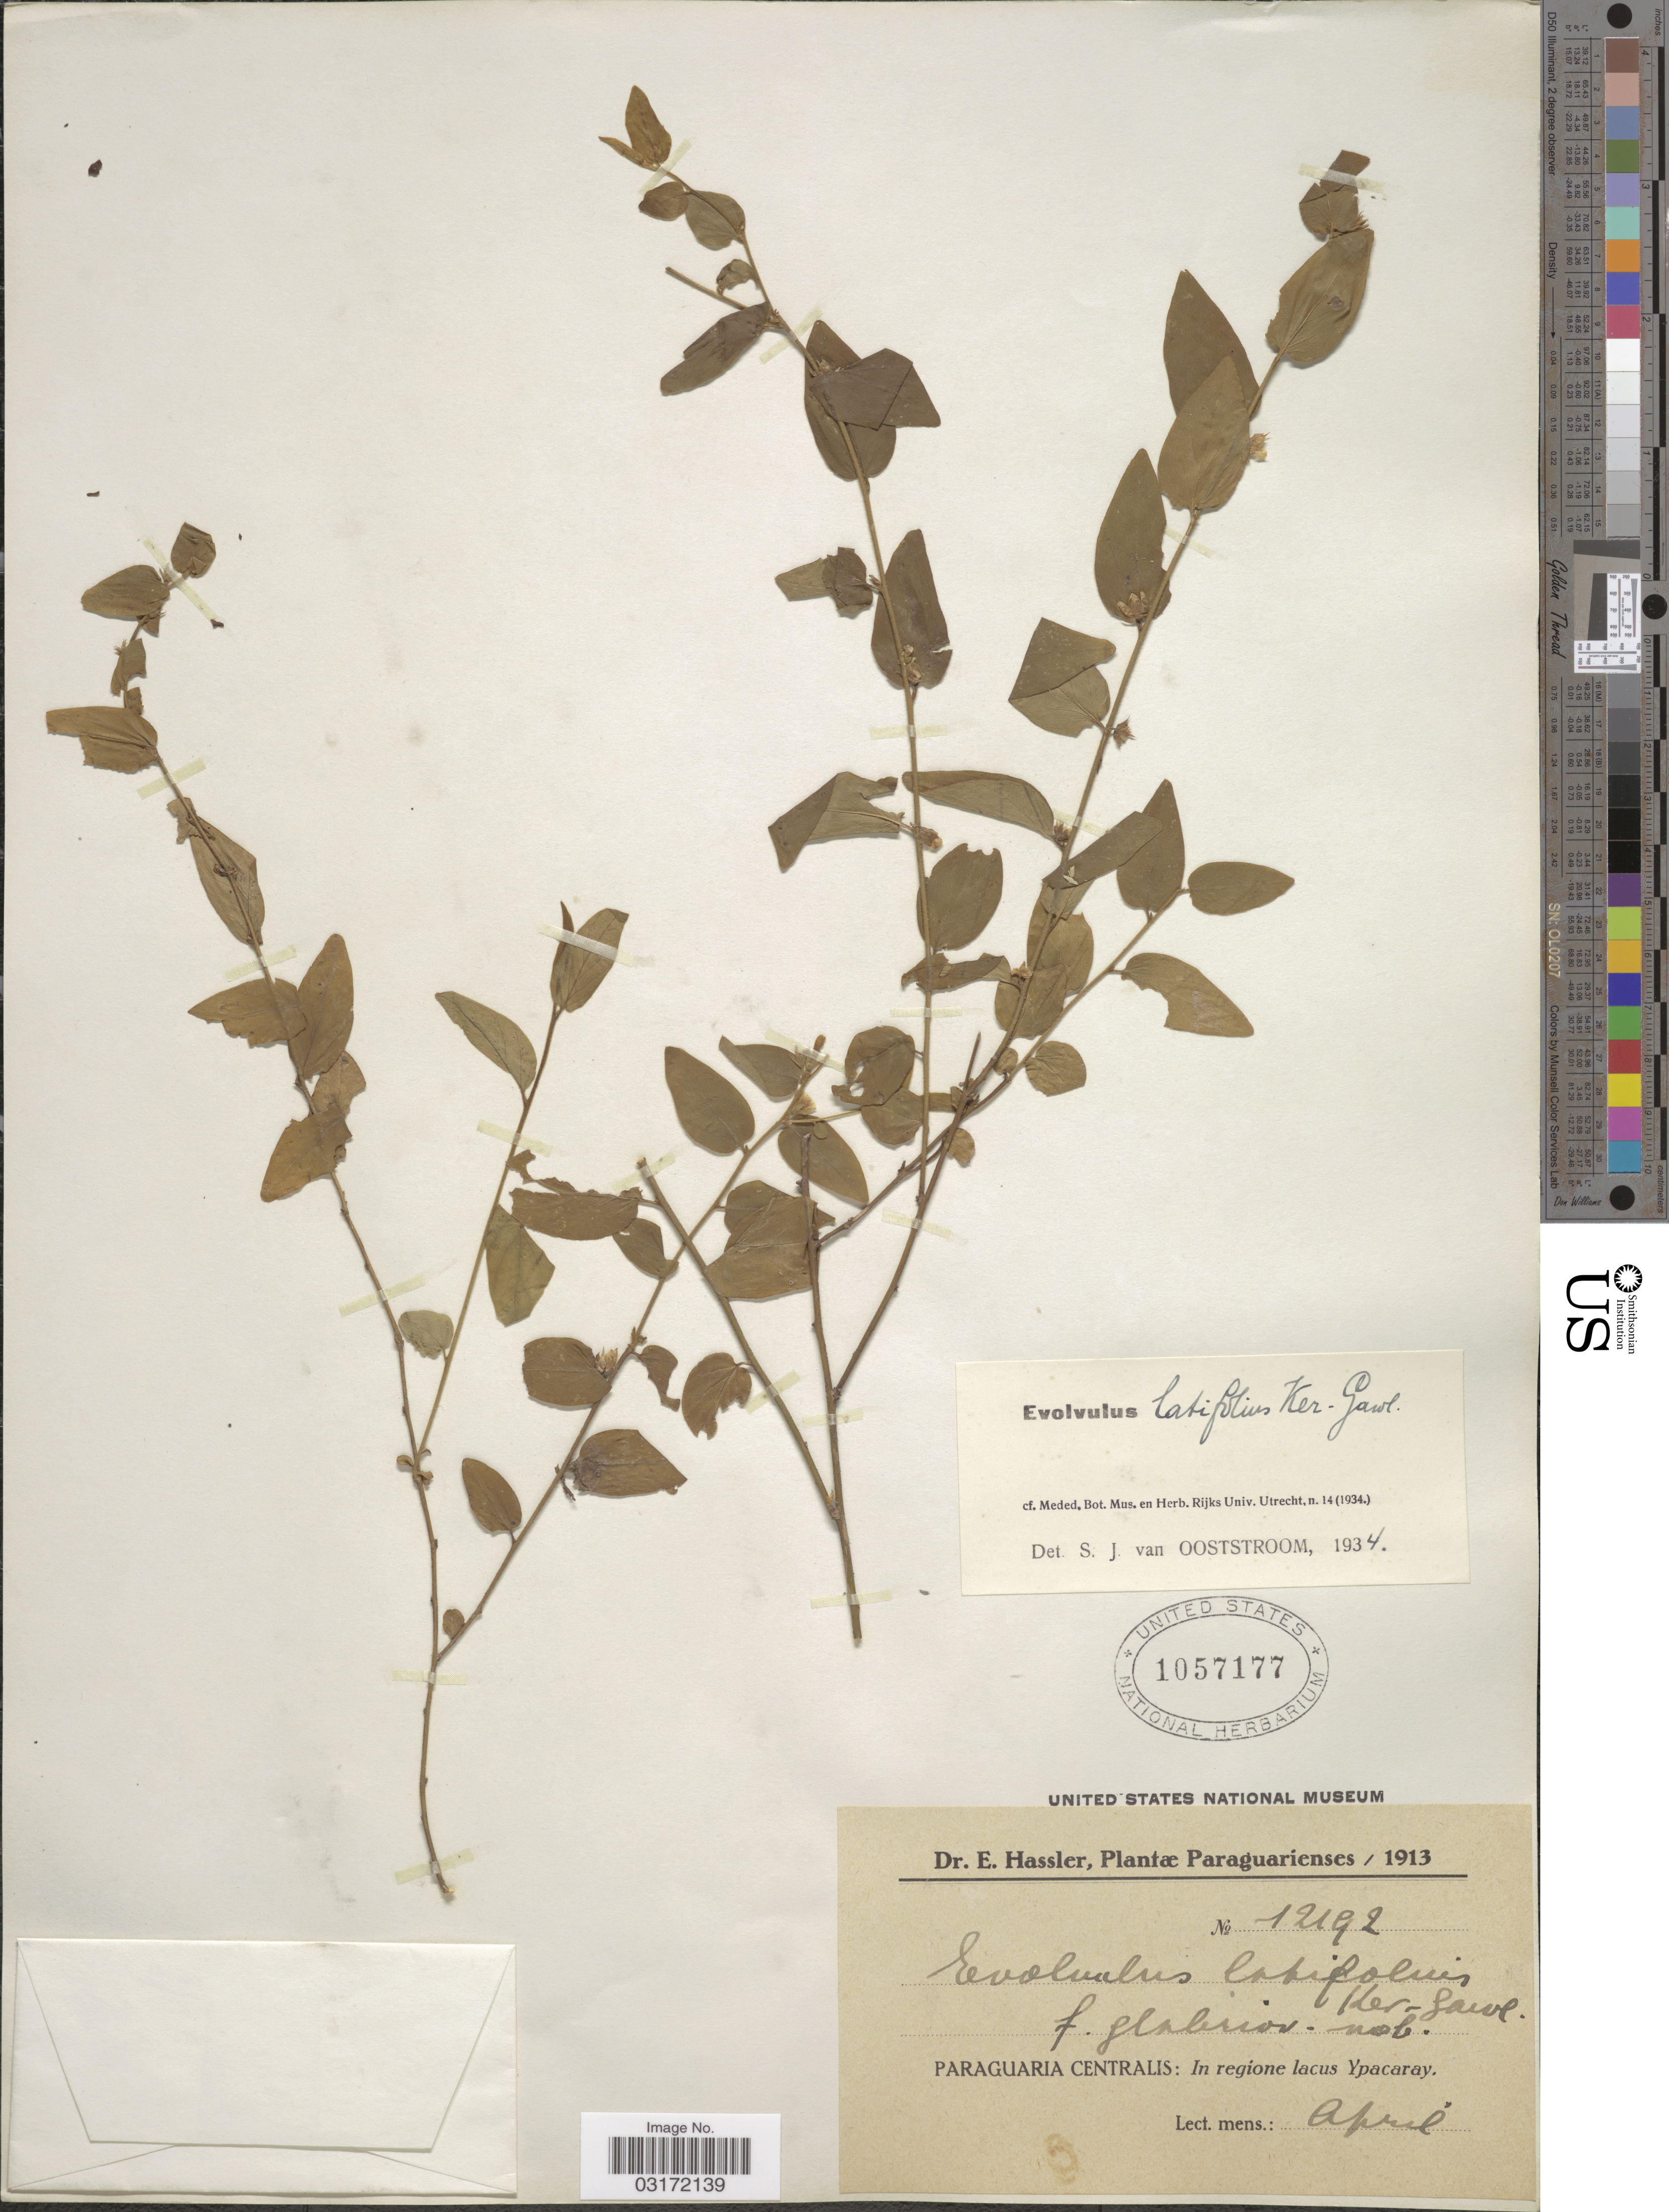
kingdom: Plantae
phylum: Tracheophyta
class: Magnoliopsida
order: Solanales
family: Convolvulaceae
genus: Evolvulus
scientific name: Evolvulus latifolius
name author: Ker Gawl.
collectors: E. Hassler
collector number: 12192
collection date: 1913-04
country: Paraguay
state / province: Central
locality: Paraguaria Centralis: In regione lacus Ypacaray.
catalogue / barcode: US 1057177